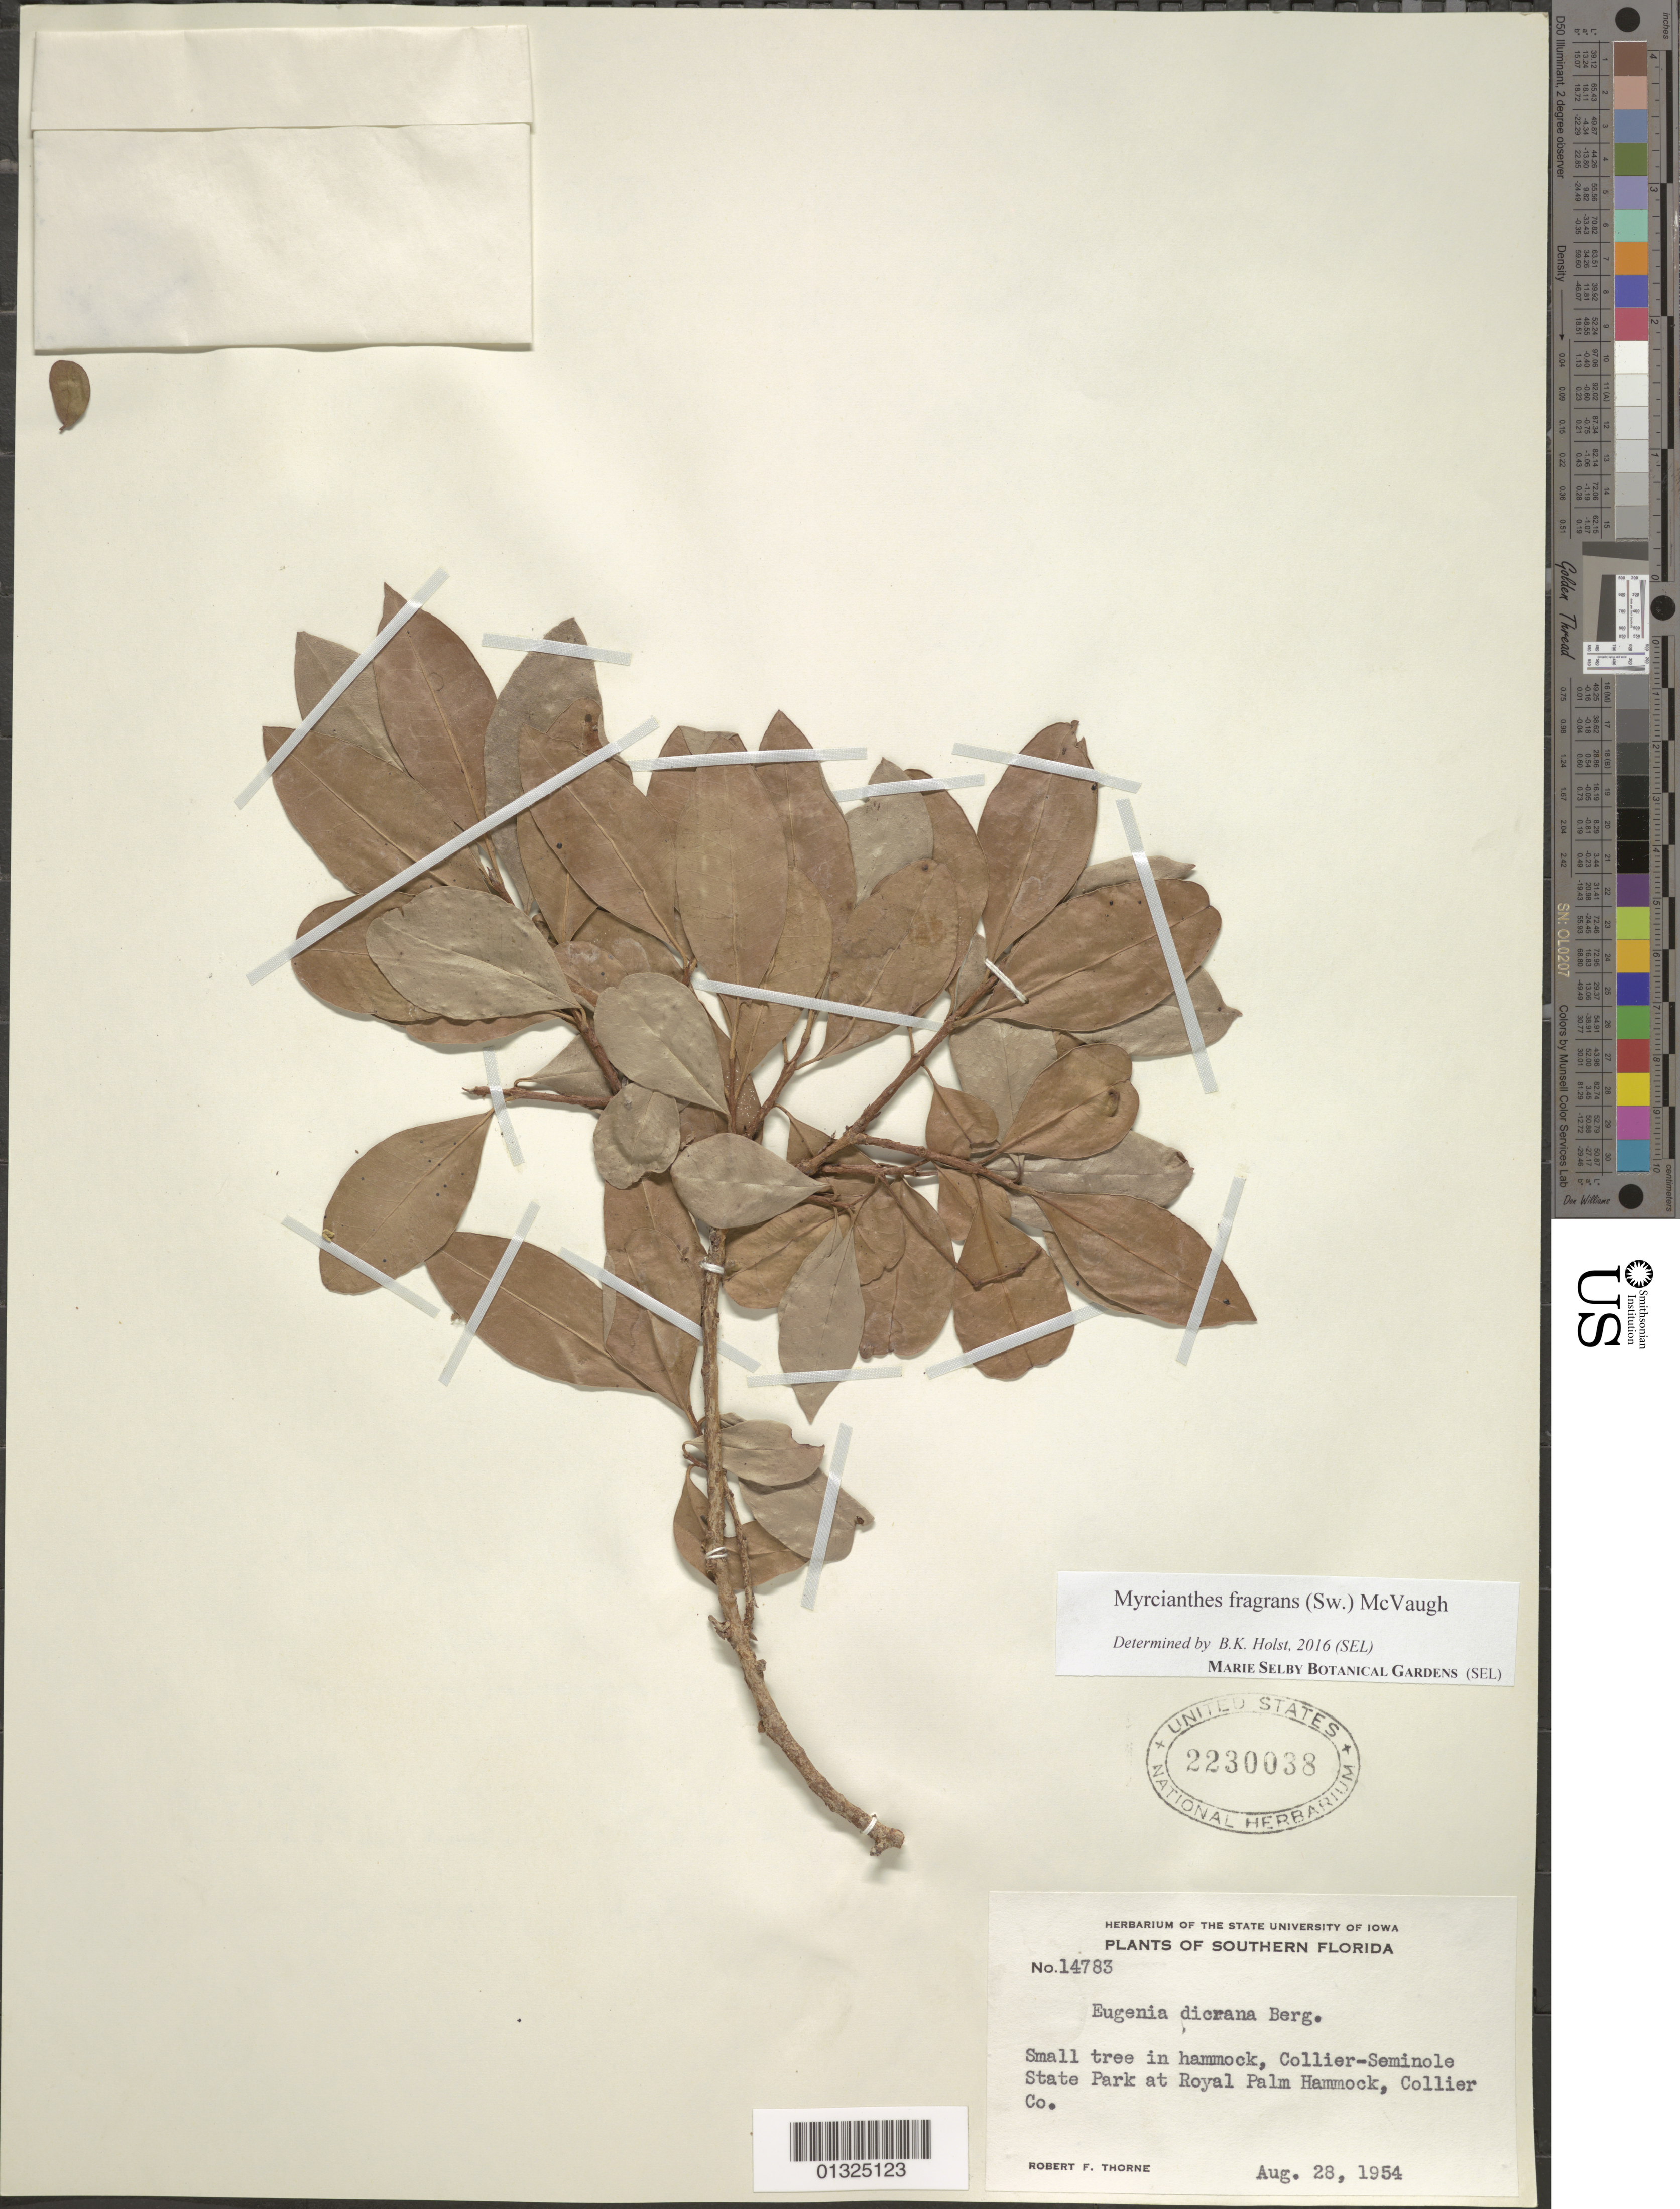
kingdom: Plantae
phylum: Tracheophyta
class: Magnoliopsida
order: Myrtales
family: Myrtaceae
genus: Myrcianthes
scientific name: Myrcianthes fragrans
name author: (Sw.) McVaugh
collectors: R. F. Thorne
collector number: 14783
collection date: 1954-08-28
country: United States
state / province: Florida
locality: Southern Florida, Collier-Seminole State Park at Royal Palm Hammock, Collier Co.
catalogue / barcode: US 2230038